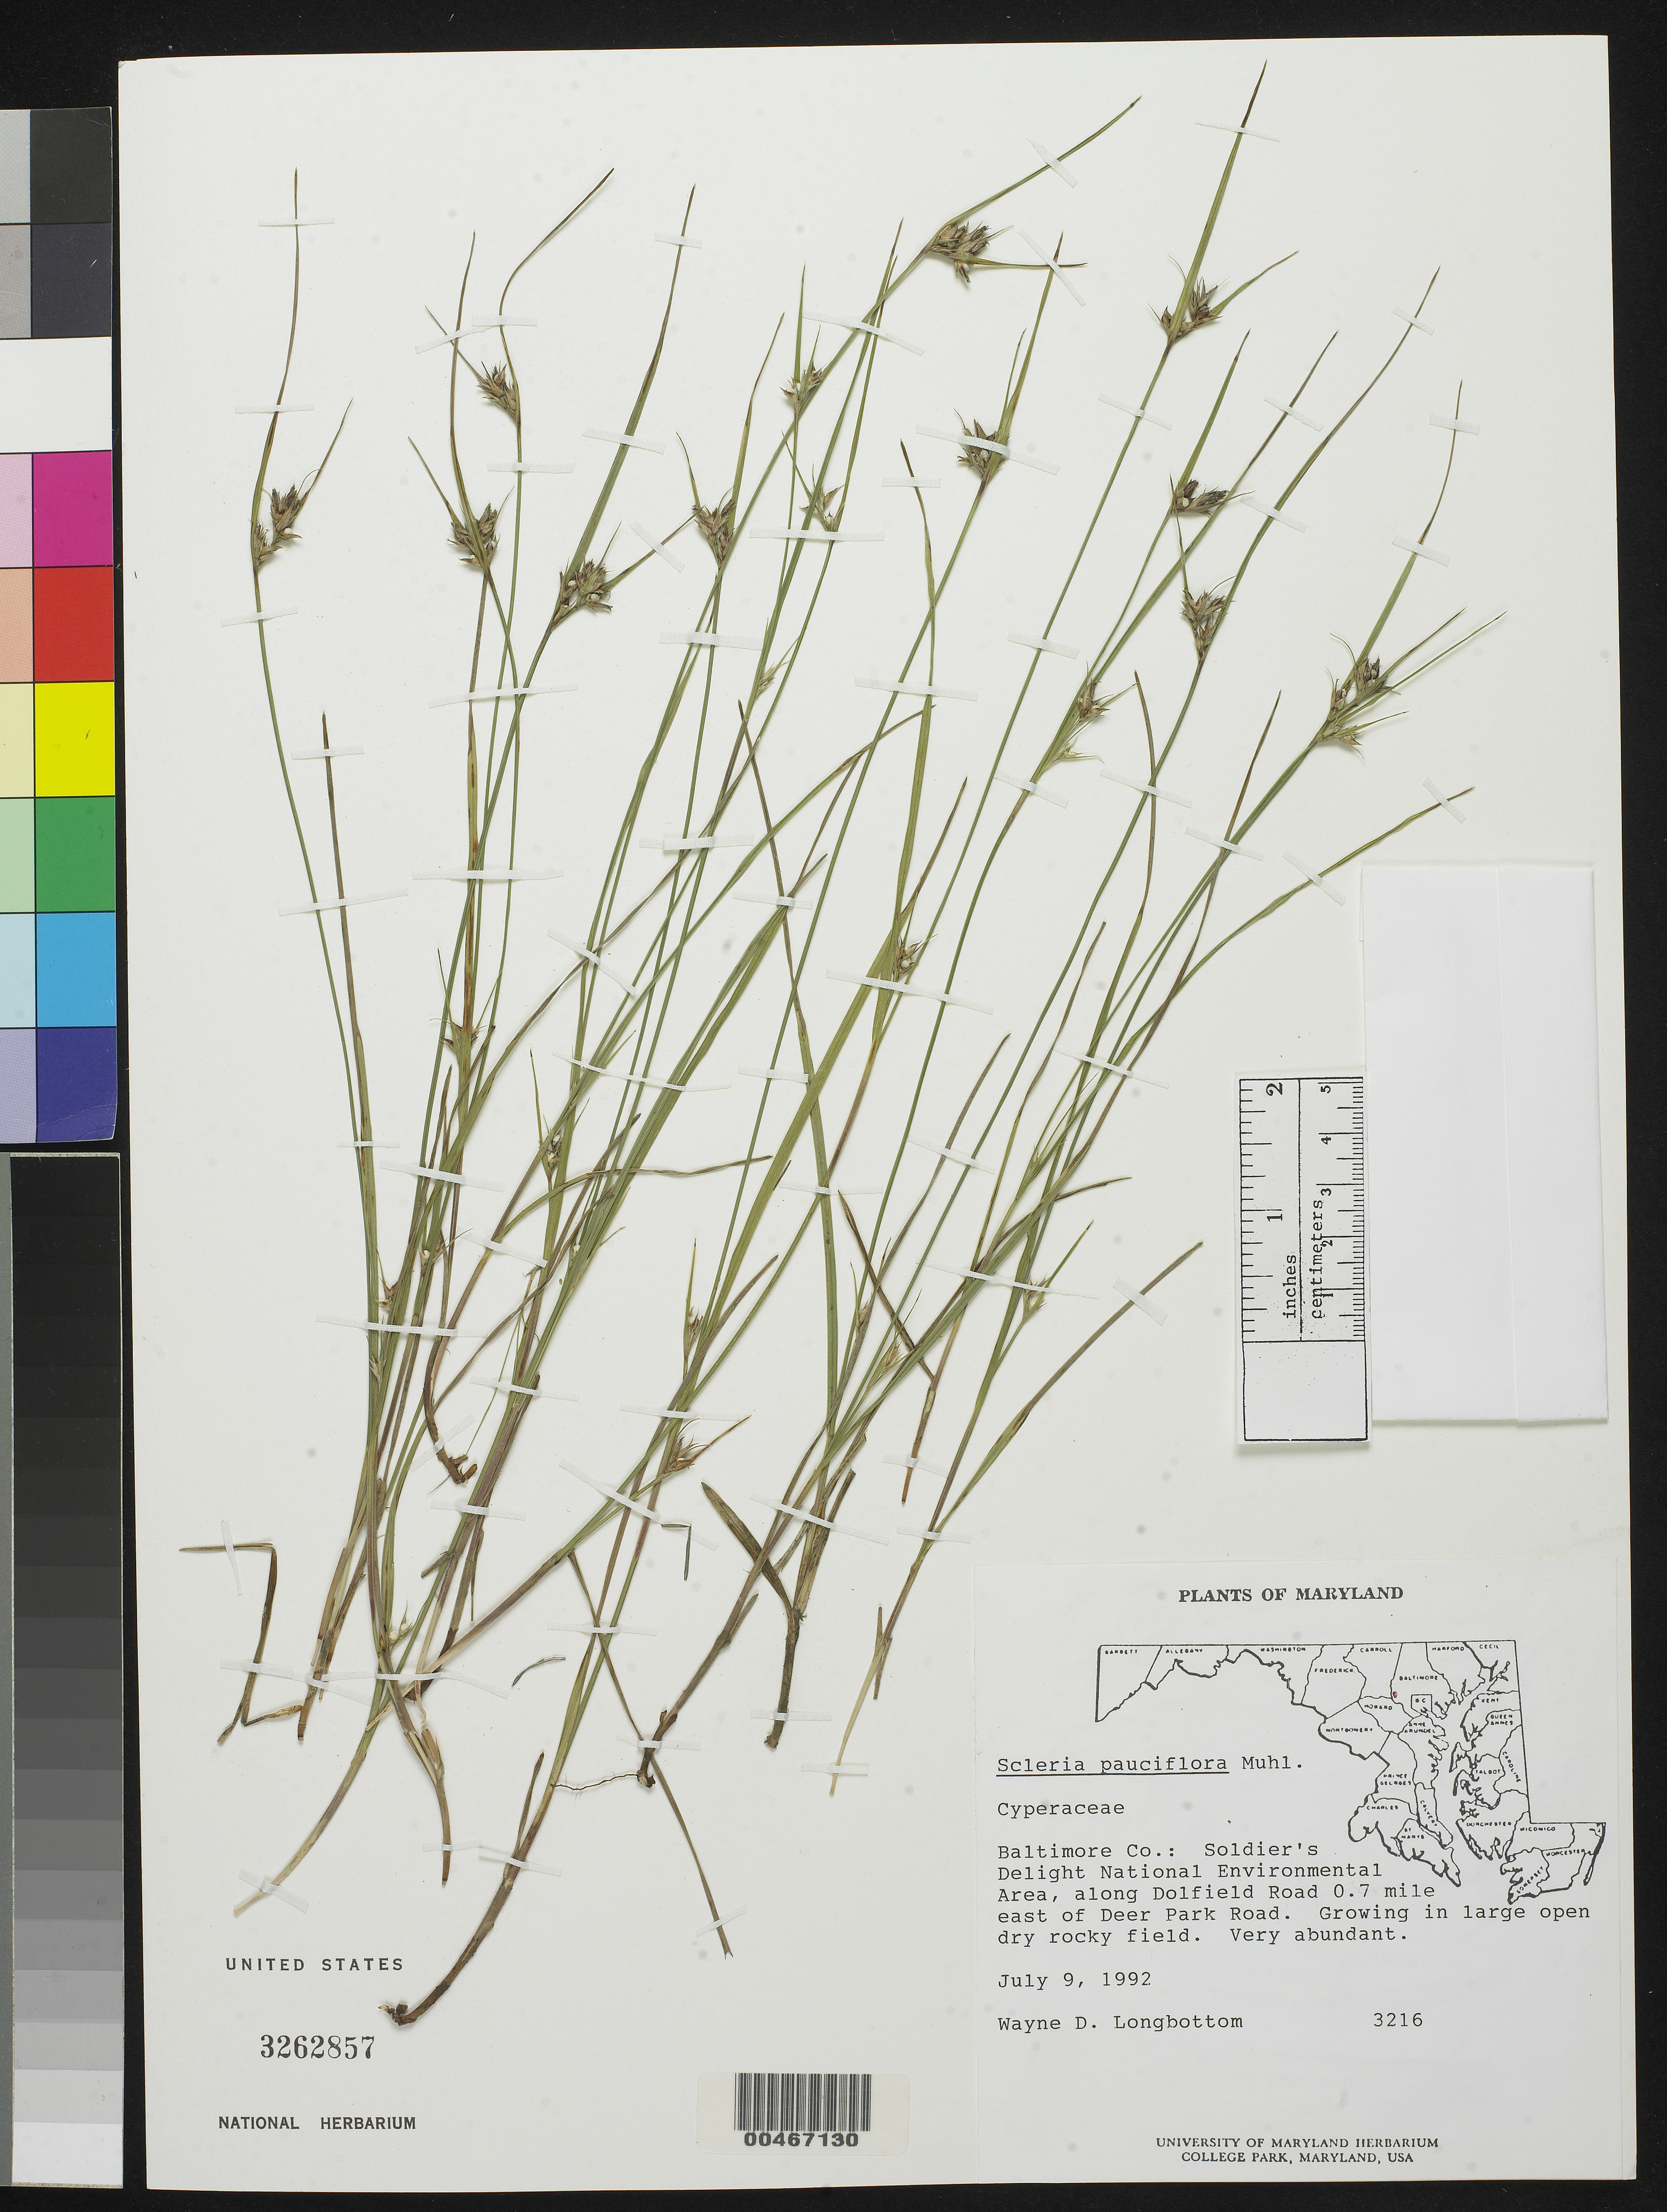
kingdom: Plantae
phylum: Tracheophyta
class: Liliopsida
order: Poales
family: Cyperaceae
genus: Scleria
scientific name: Scleria pauciflora var. pauciflora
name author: Muhl. ex Willd.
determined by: Simmons, R. H., (UNITED STATES)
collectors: W. D. Longbottom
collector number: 3216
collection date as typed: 09 Jul 1992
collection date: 1992-07-09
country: United States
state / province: Maryland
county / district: Baltimore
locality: Soldier's Delight National Environmental Area, along Dolfield Road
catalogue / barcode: US 3262857